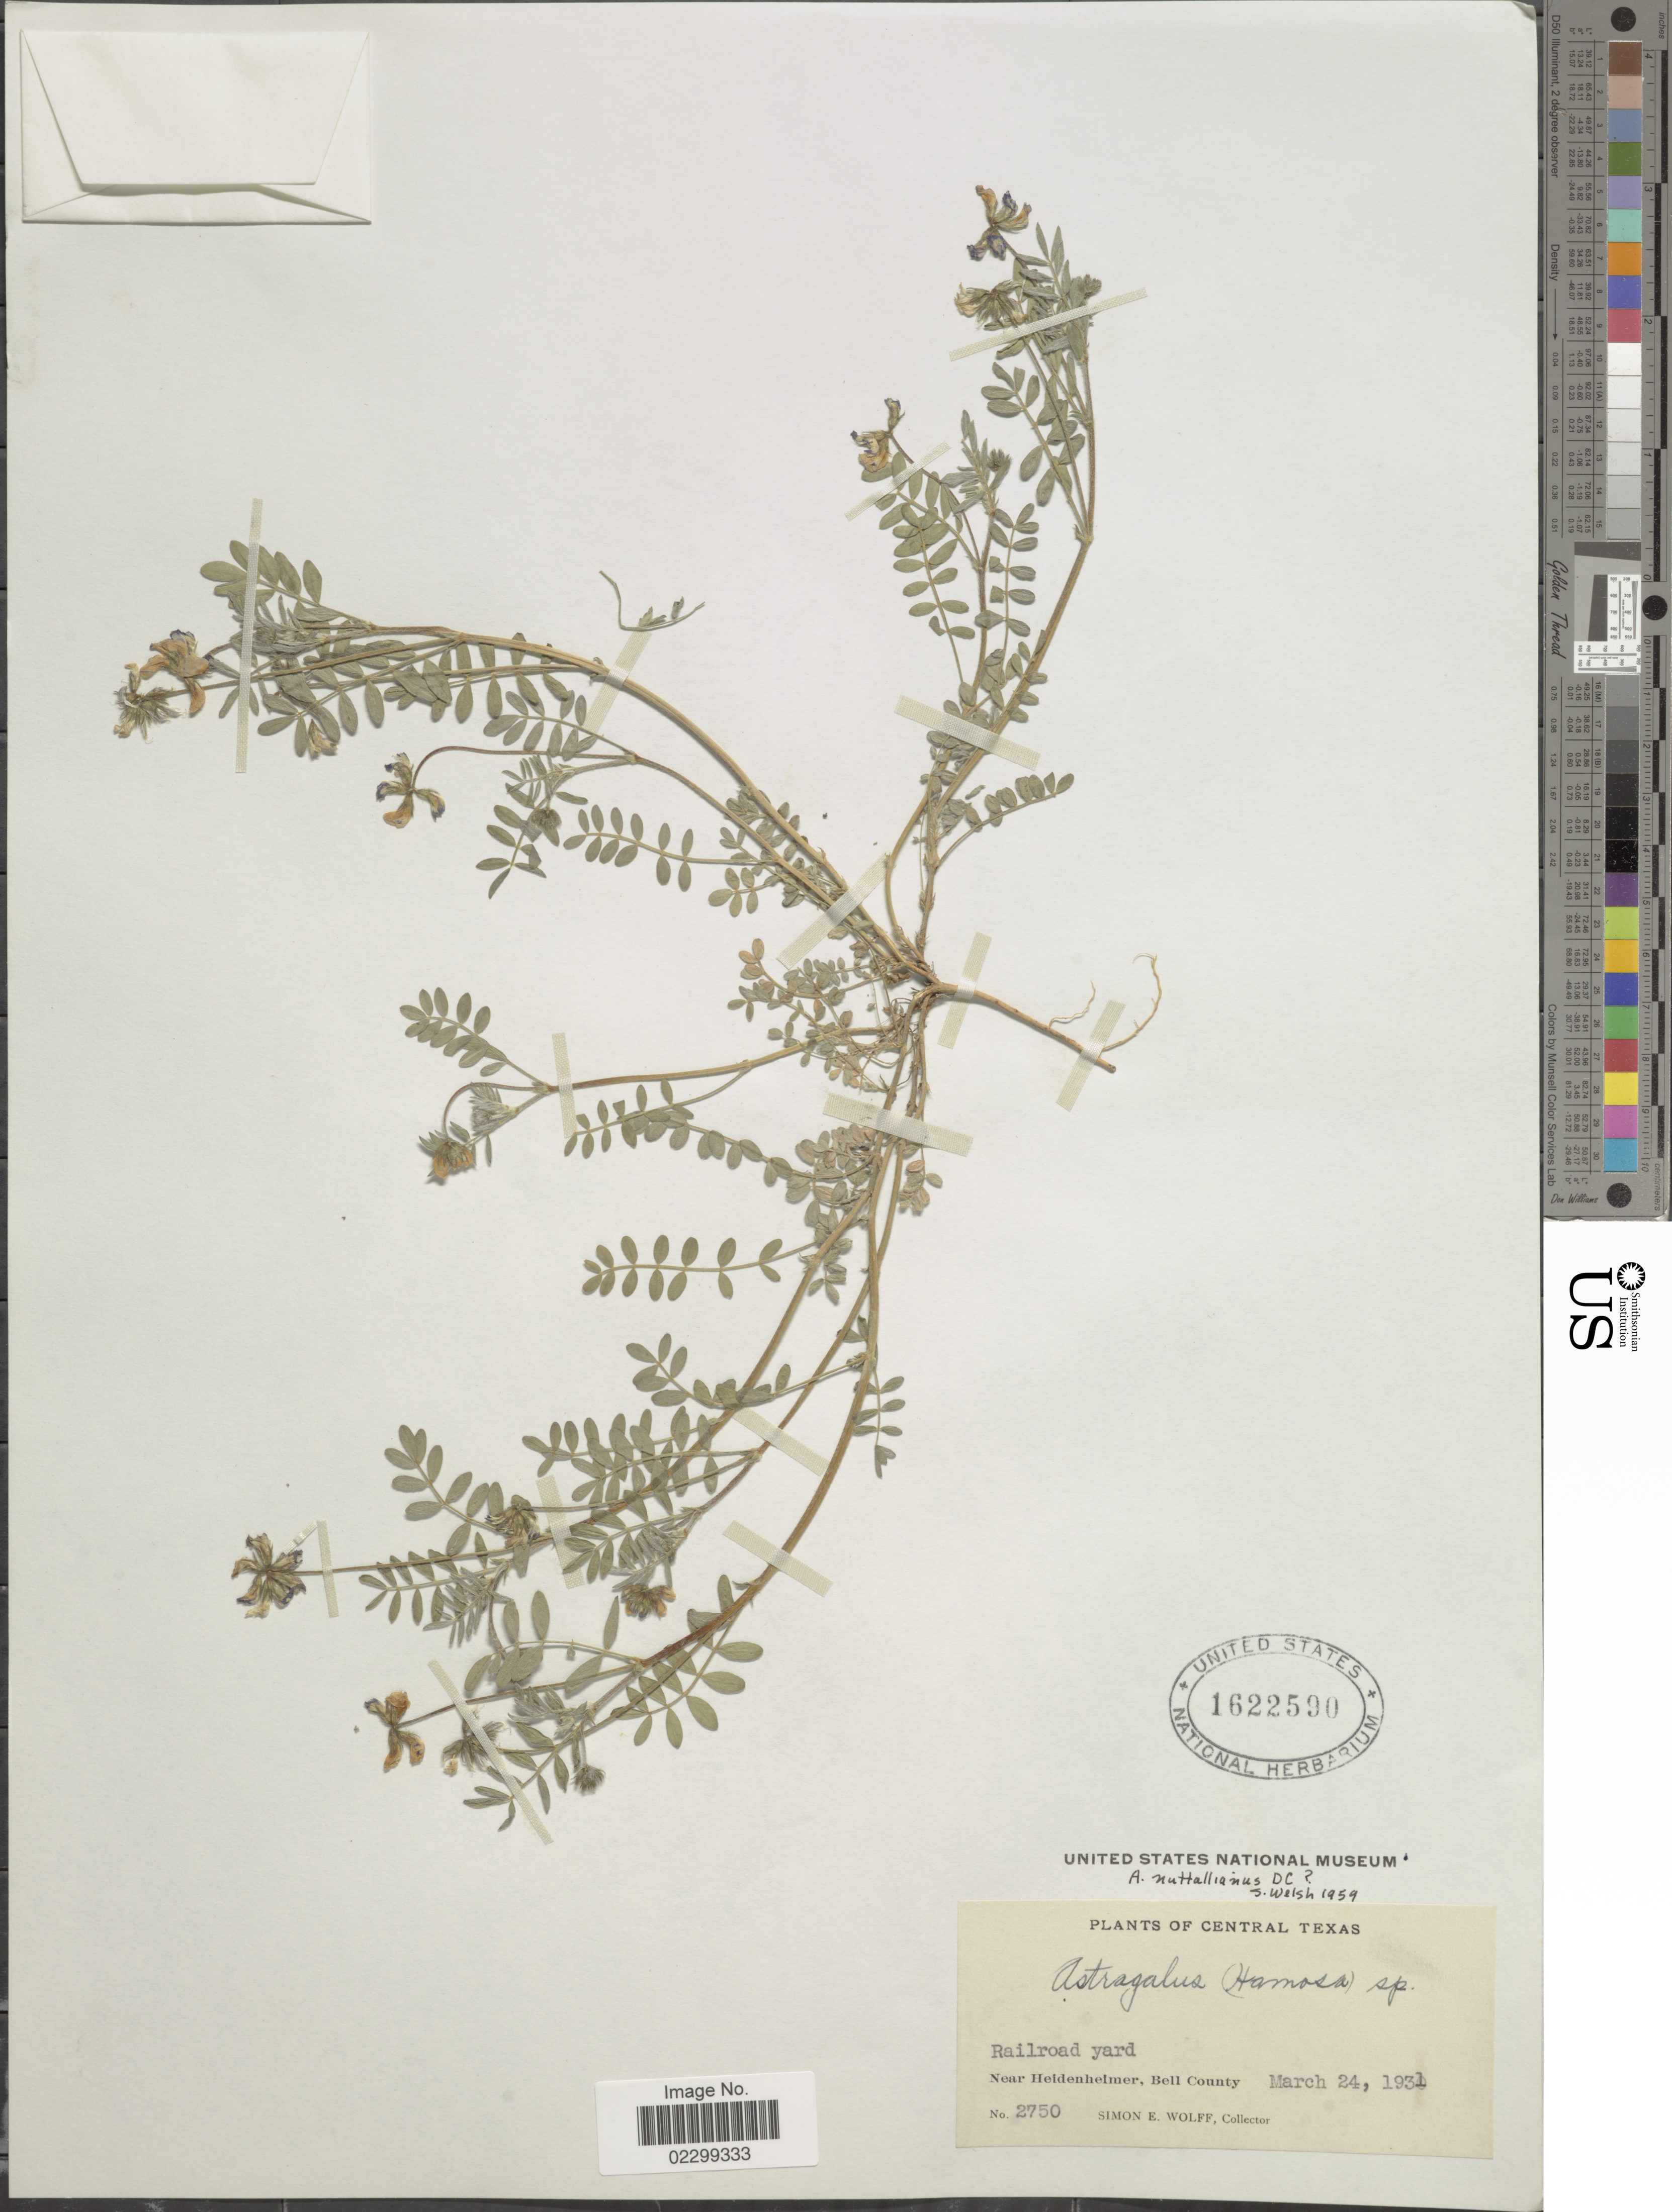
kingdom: Plantae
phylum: Tracheophyta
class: Magnoliopsida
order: Fabales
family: Fabaceae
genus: Astragalus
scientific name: Astragalus austrinus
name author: (Small) O.E. Schulz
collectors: S. E. Wolff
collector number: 2750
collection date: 1931-03-24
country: United States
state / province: Texas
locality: Central Texas, Railroad yard, Near Heidenheimer, Bell County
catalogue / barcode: US 1622590